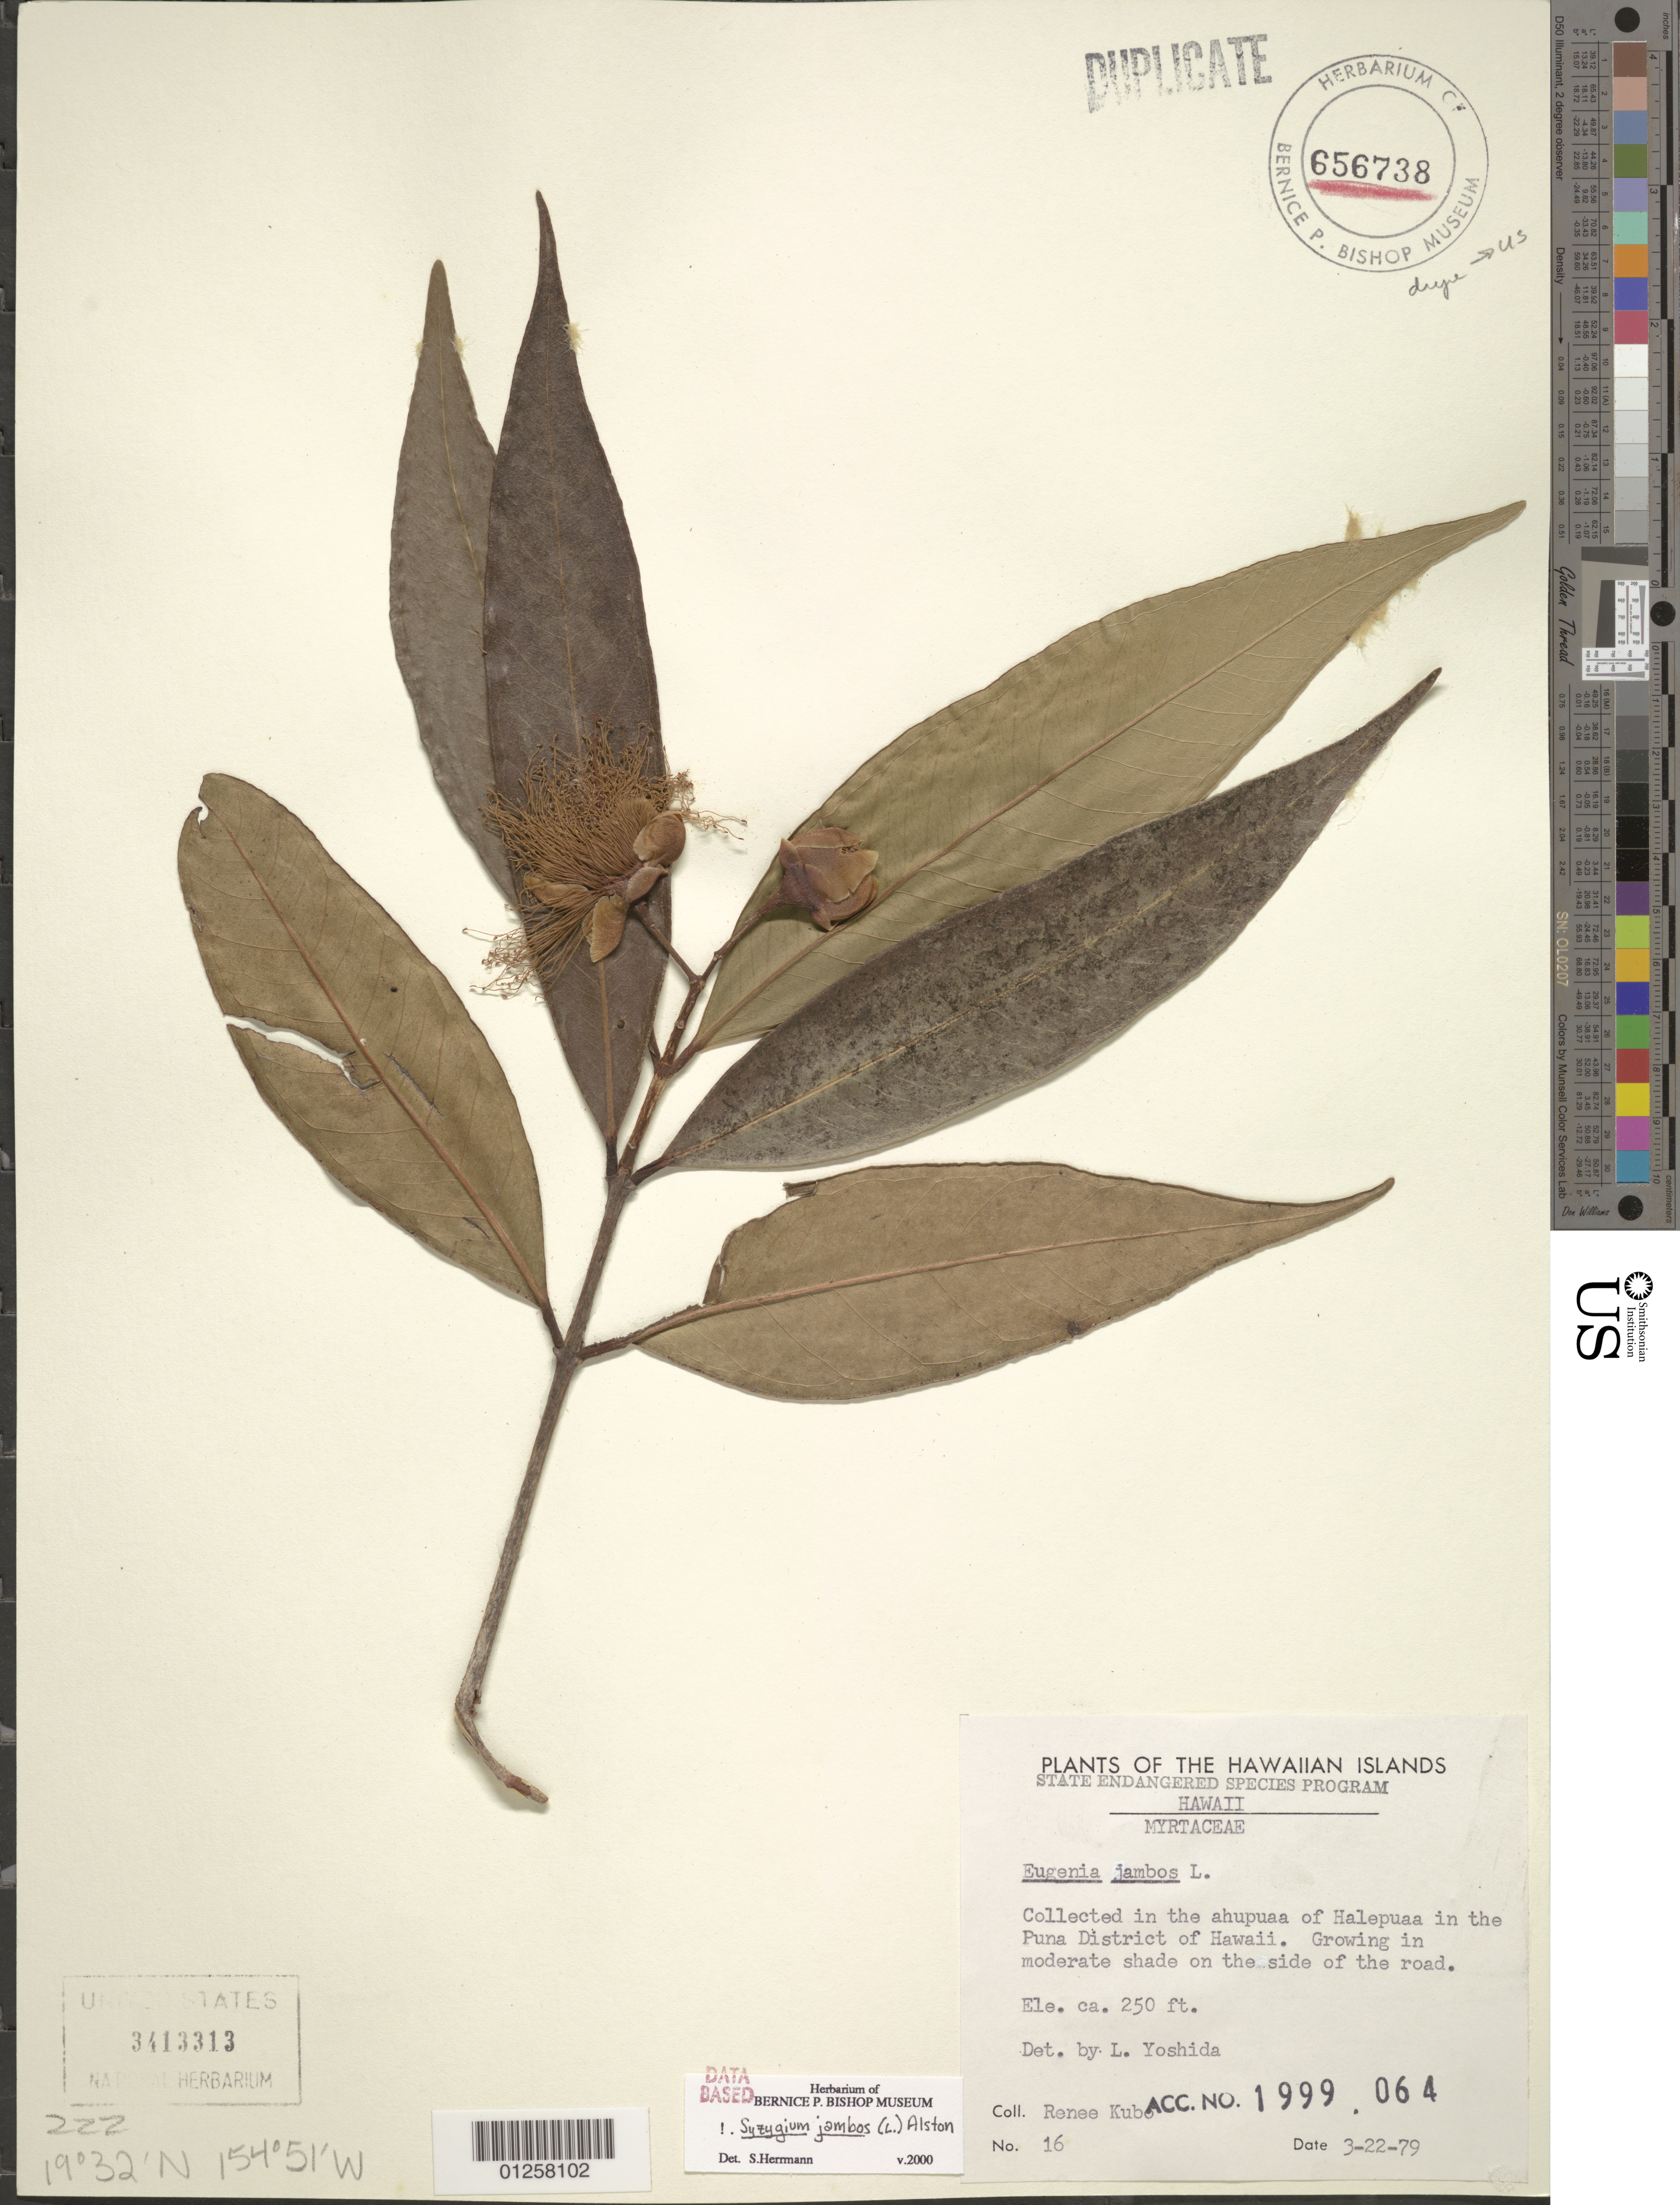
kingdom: Plantae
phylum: Tracheophyta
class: Magnoliopsida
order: Myrtales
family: Myrtaceae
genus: Syzygium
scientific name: Syzygium jambos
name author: (L.) Alston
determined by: Hermann, S.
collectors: R. Kubo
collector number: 16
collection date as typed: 3-22-79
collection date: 1979-03-22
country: United States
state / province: Hawaii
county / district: Hawaii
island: Hawaii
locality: In the ahupuaa of Halepuaa in the Puna District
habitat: In moderate shade on the side of the road.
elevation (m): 76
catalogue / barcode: US 3413313